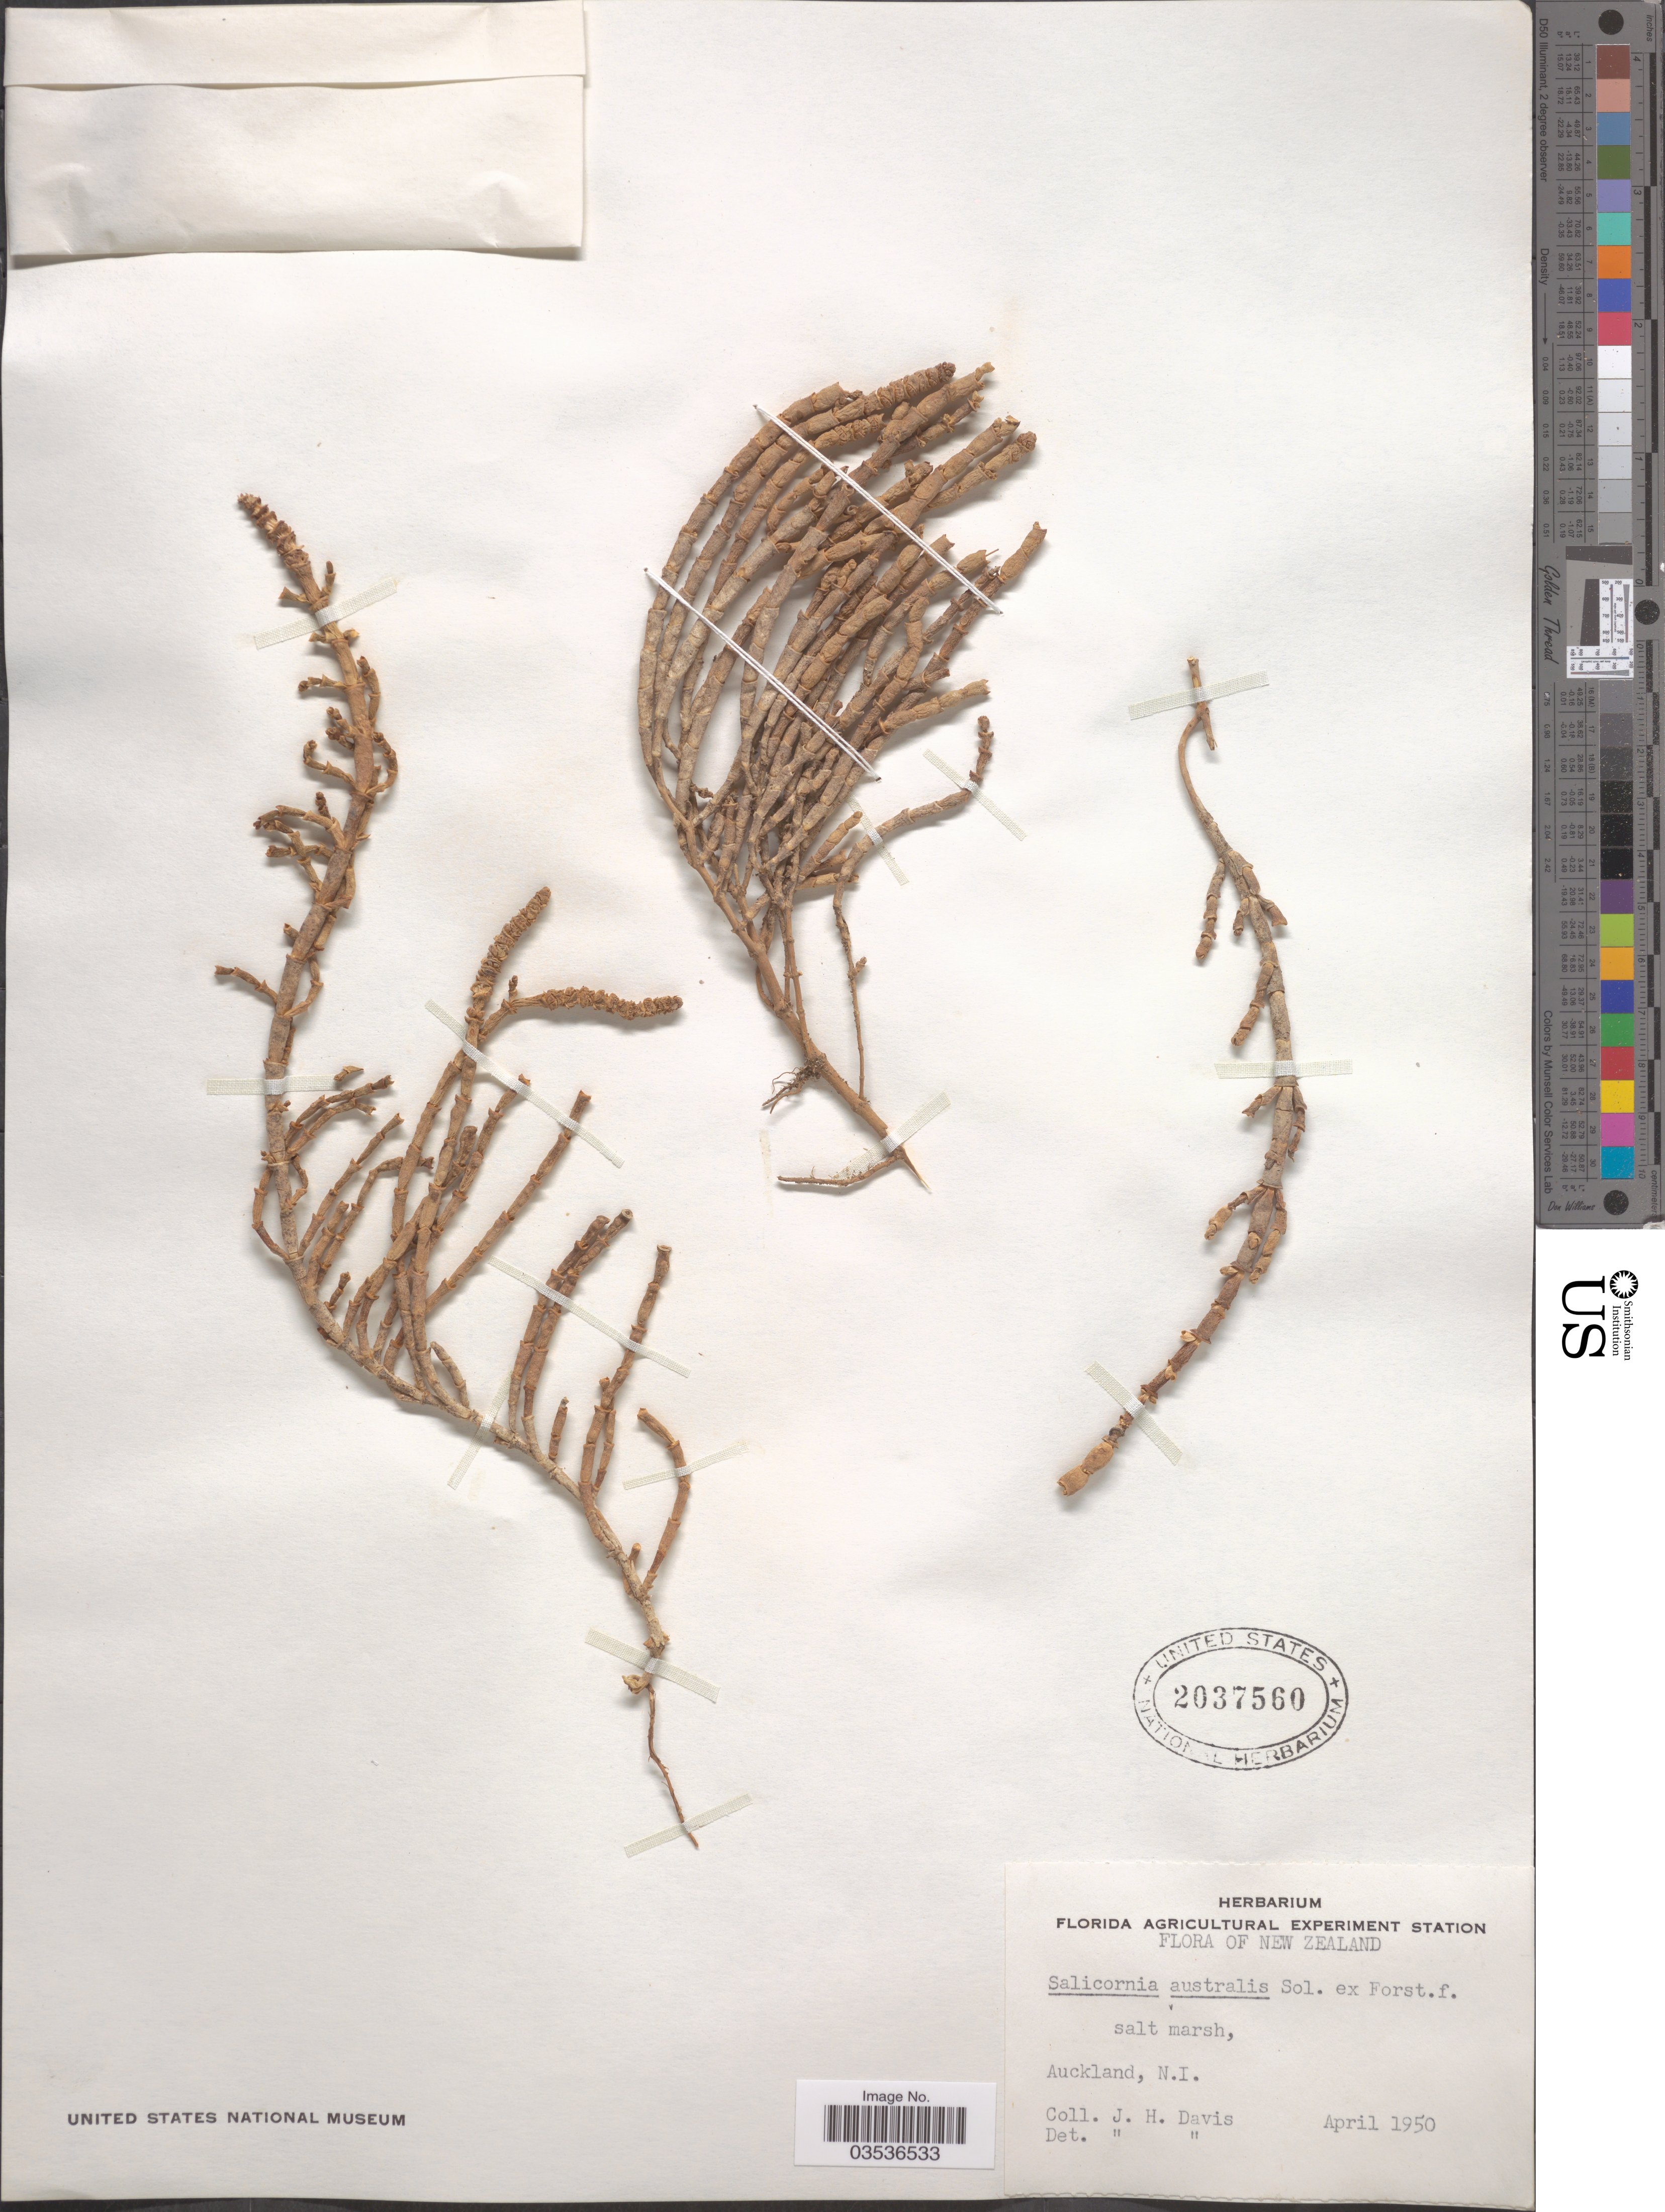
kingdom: Plantae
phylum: Tracheophyta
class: Magnoliopsida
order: Caryophyllales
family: Amaranthaceae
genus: Salicornia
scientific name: Salicornia quinqueflora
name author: Bunge ex Ung.-Sternb.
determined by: Strong, Mark T., (BOT), Smithsonian Institution - National Museum of Natural History (UNITED STATES)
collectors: J. Davis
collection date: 1950-04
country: New Zealand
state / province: Auckland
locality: N.I.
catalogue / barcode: US 2037560